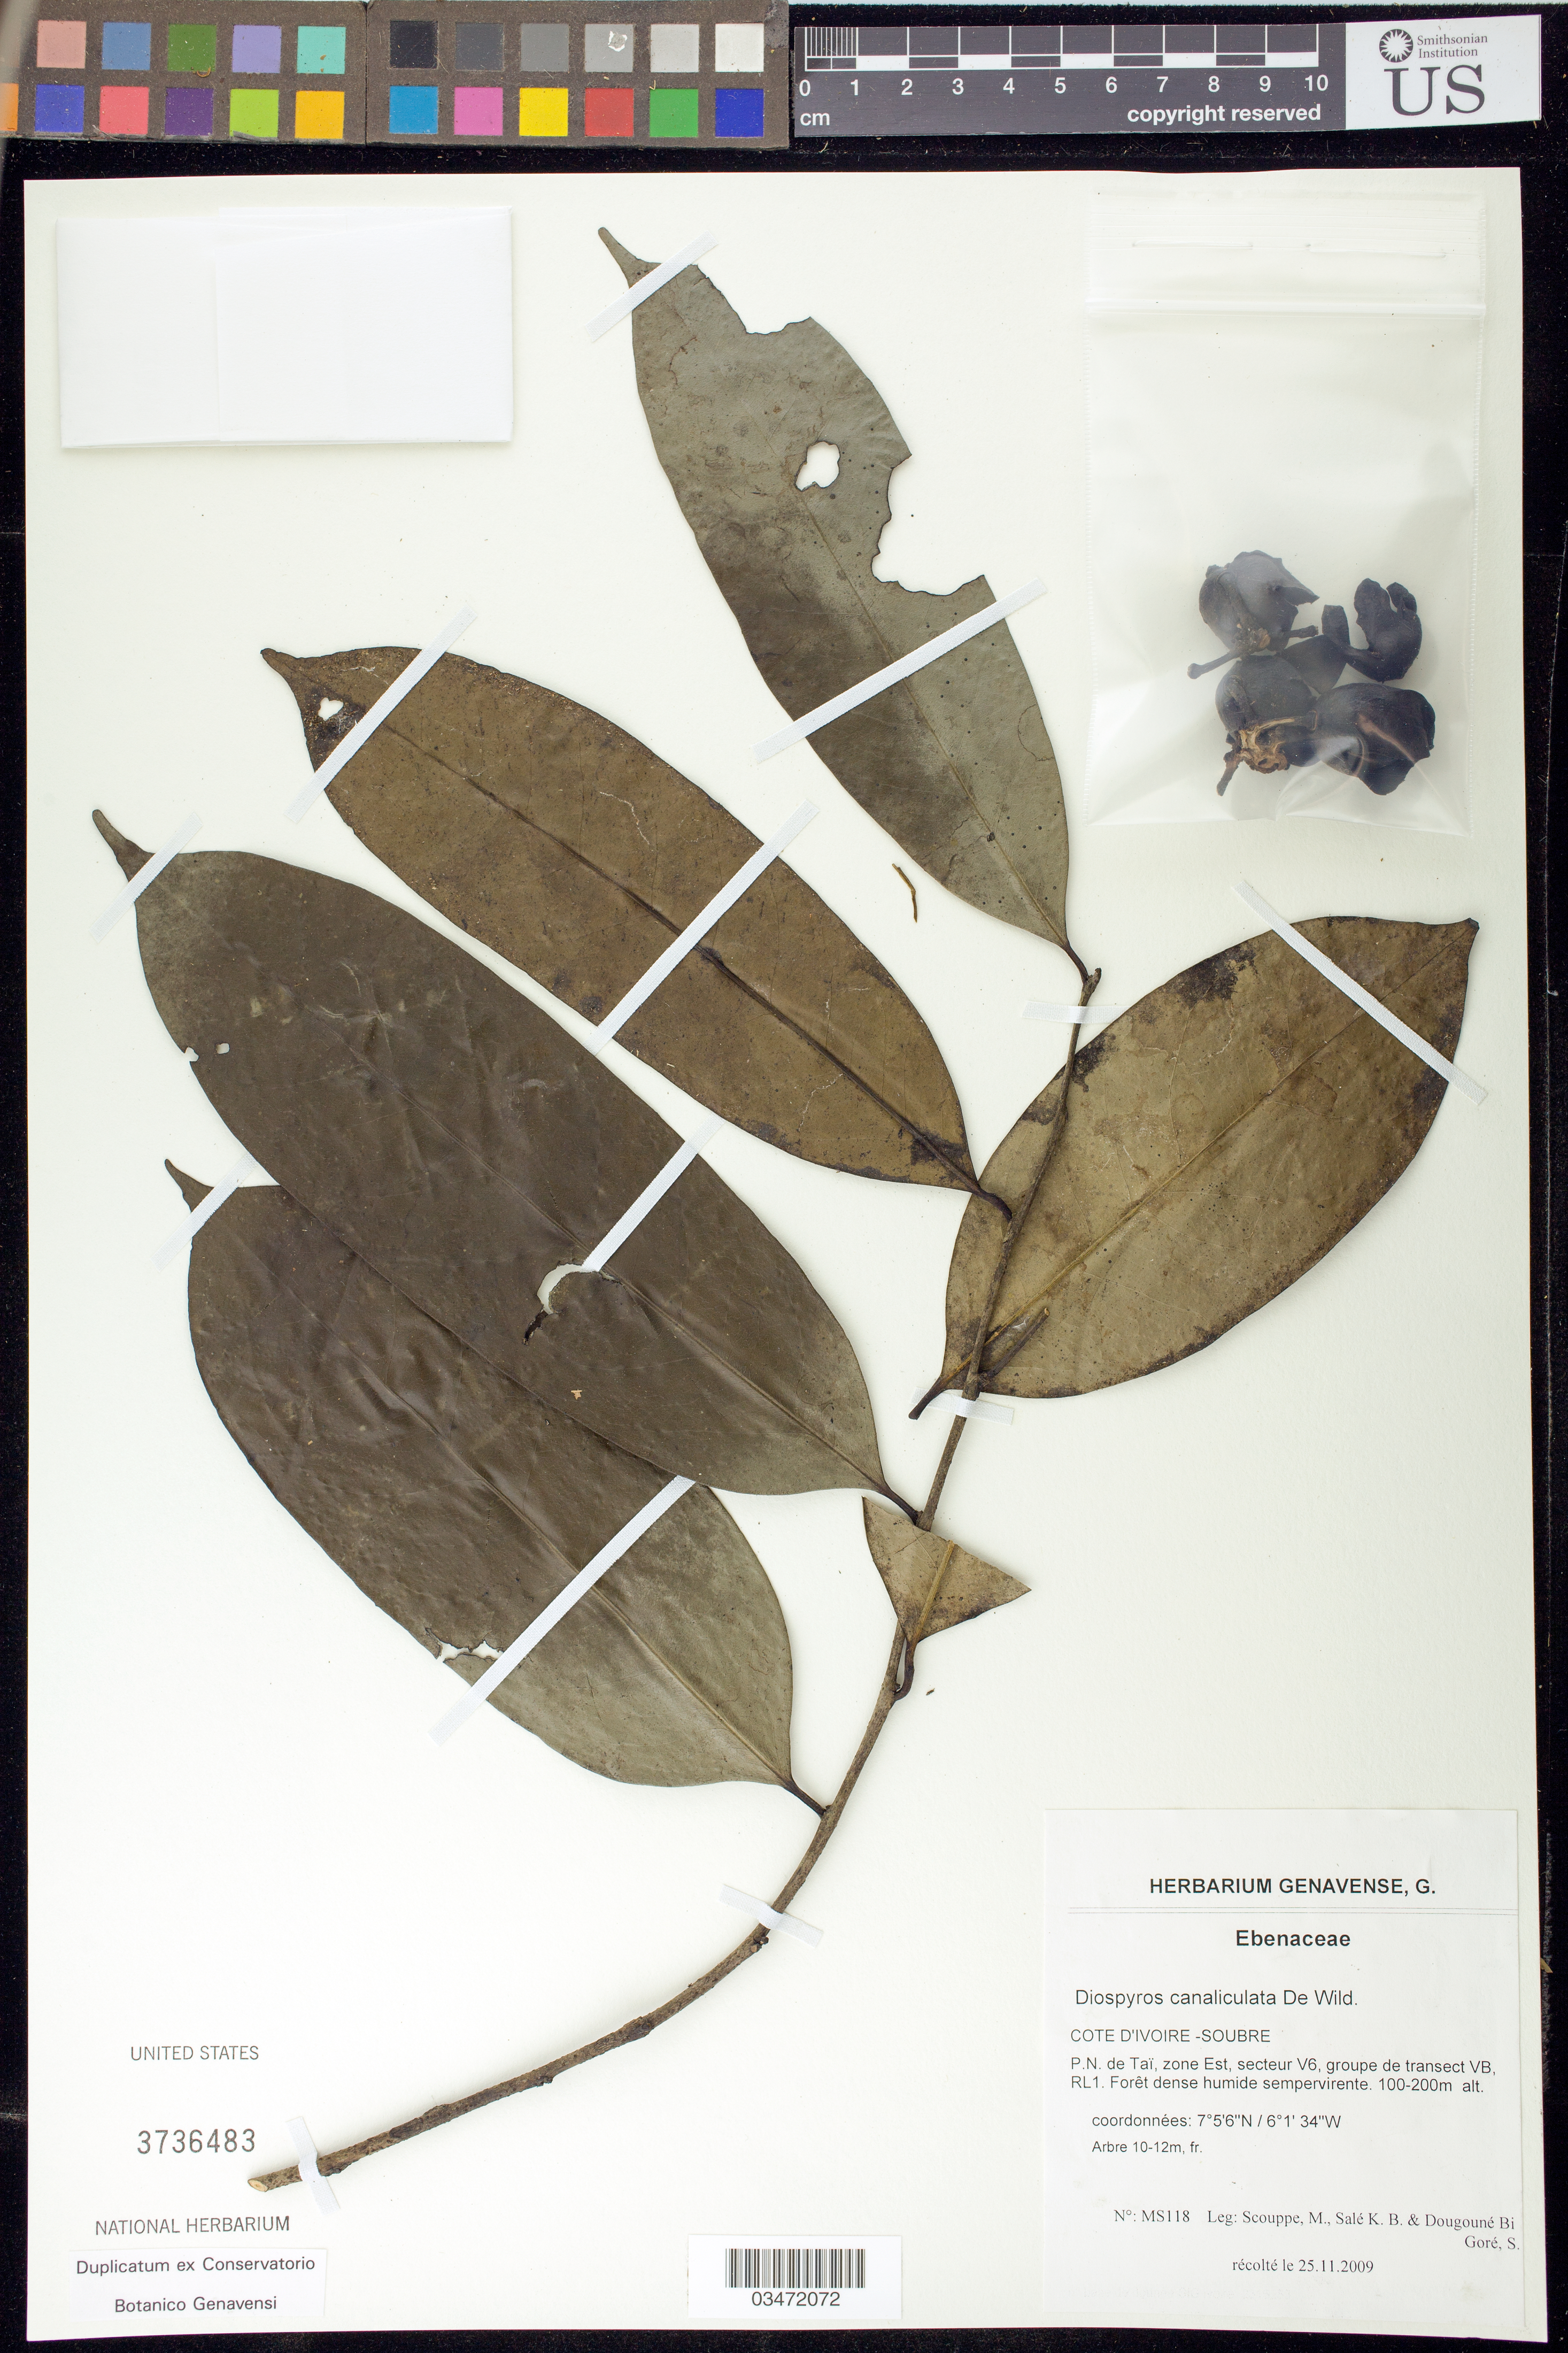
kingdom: Plantae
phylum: Tracheophyta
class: Magnoliopsida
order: Ericales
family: Ebenaceae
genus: Diospyros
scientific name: Diospyros canaliculata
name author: De Wild.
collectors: M. Scouppe, K. Sale & S. Dougoné Bi Gore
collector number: MS118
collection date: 2009-11-25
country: Ivory Coast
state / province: Bas-Sassandra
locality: Soubre. P.N. de Taï, zone Est, secteur V6, groupe de transect VB, RL1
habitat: Forêt dense humide sempervirente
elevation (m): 100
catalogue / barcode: US 3736483